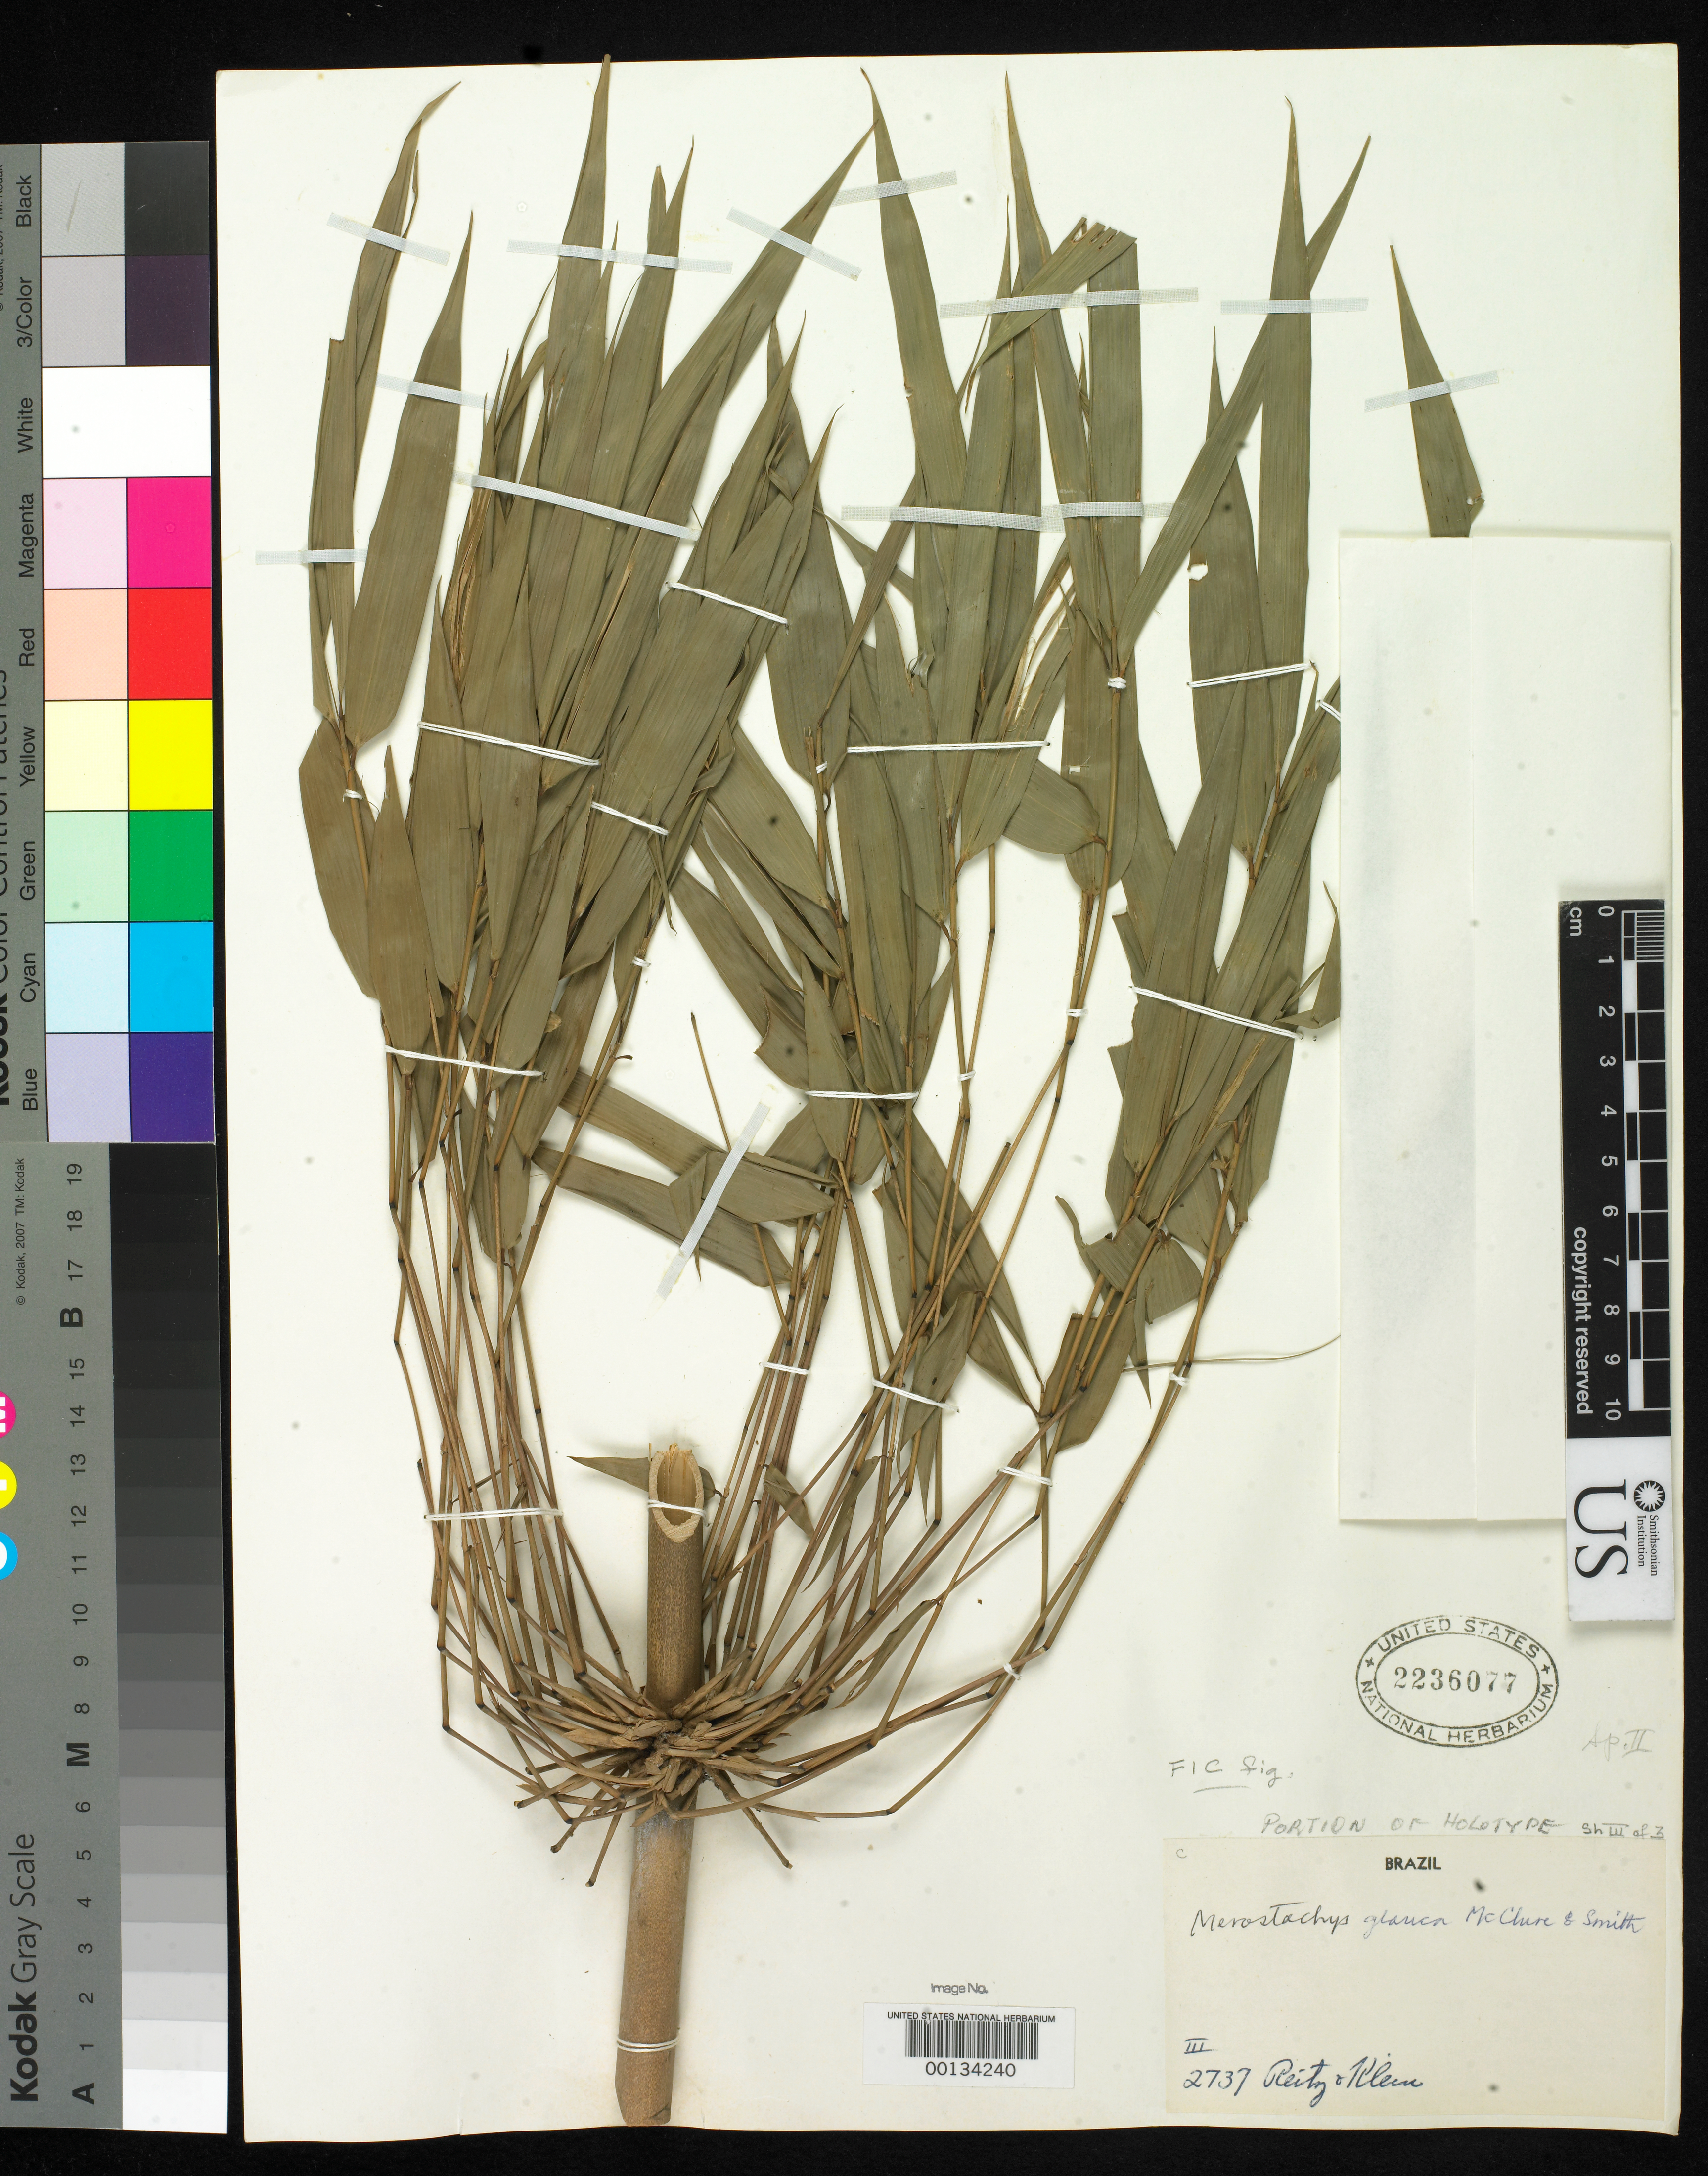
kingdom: Plantae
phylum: Tracheophyta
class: Liliopsida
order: Poales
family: Poaceae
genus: Merostachys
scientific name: Merostachys glauca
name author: McClure & L.B. Sm.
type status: Holotype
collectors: R. Reitz & R. M. Klein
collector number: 2737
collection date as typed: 24 Feb 1956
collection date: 1956-02-24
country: Brazil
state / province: Santa Catarina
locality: Piloes, Palhoca.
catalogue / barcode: US 2236077